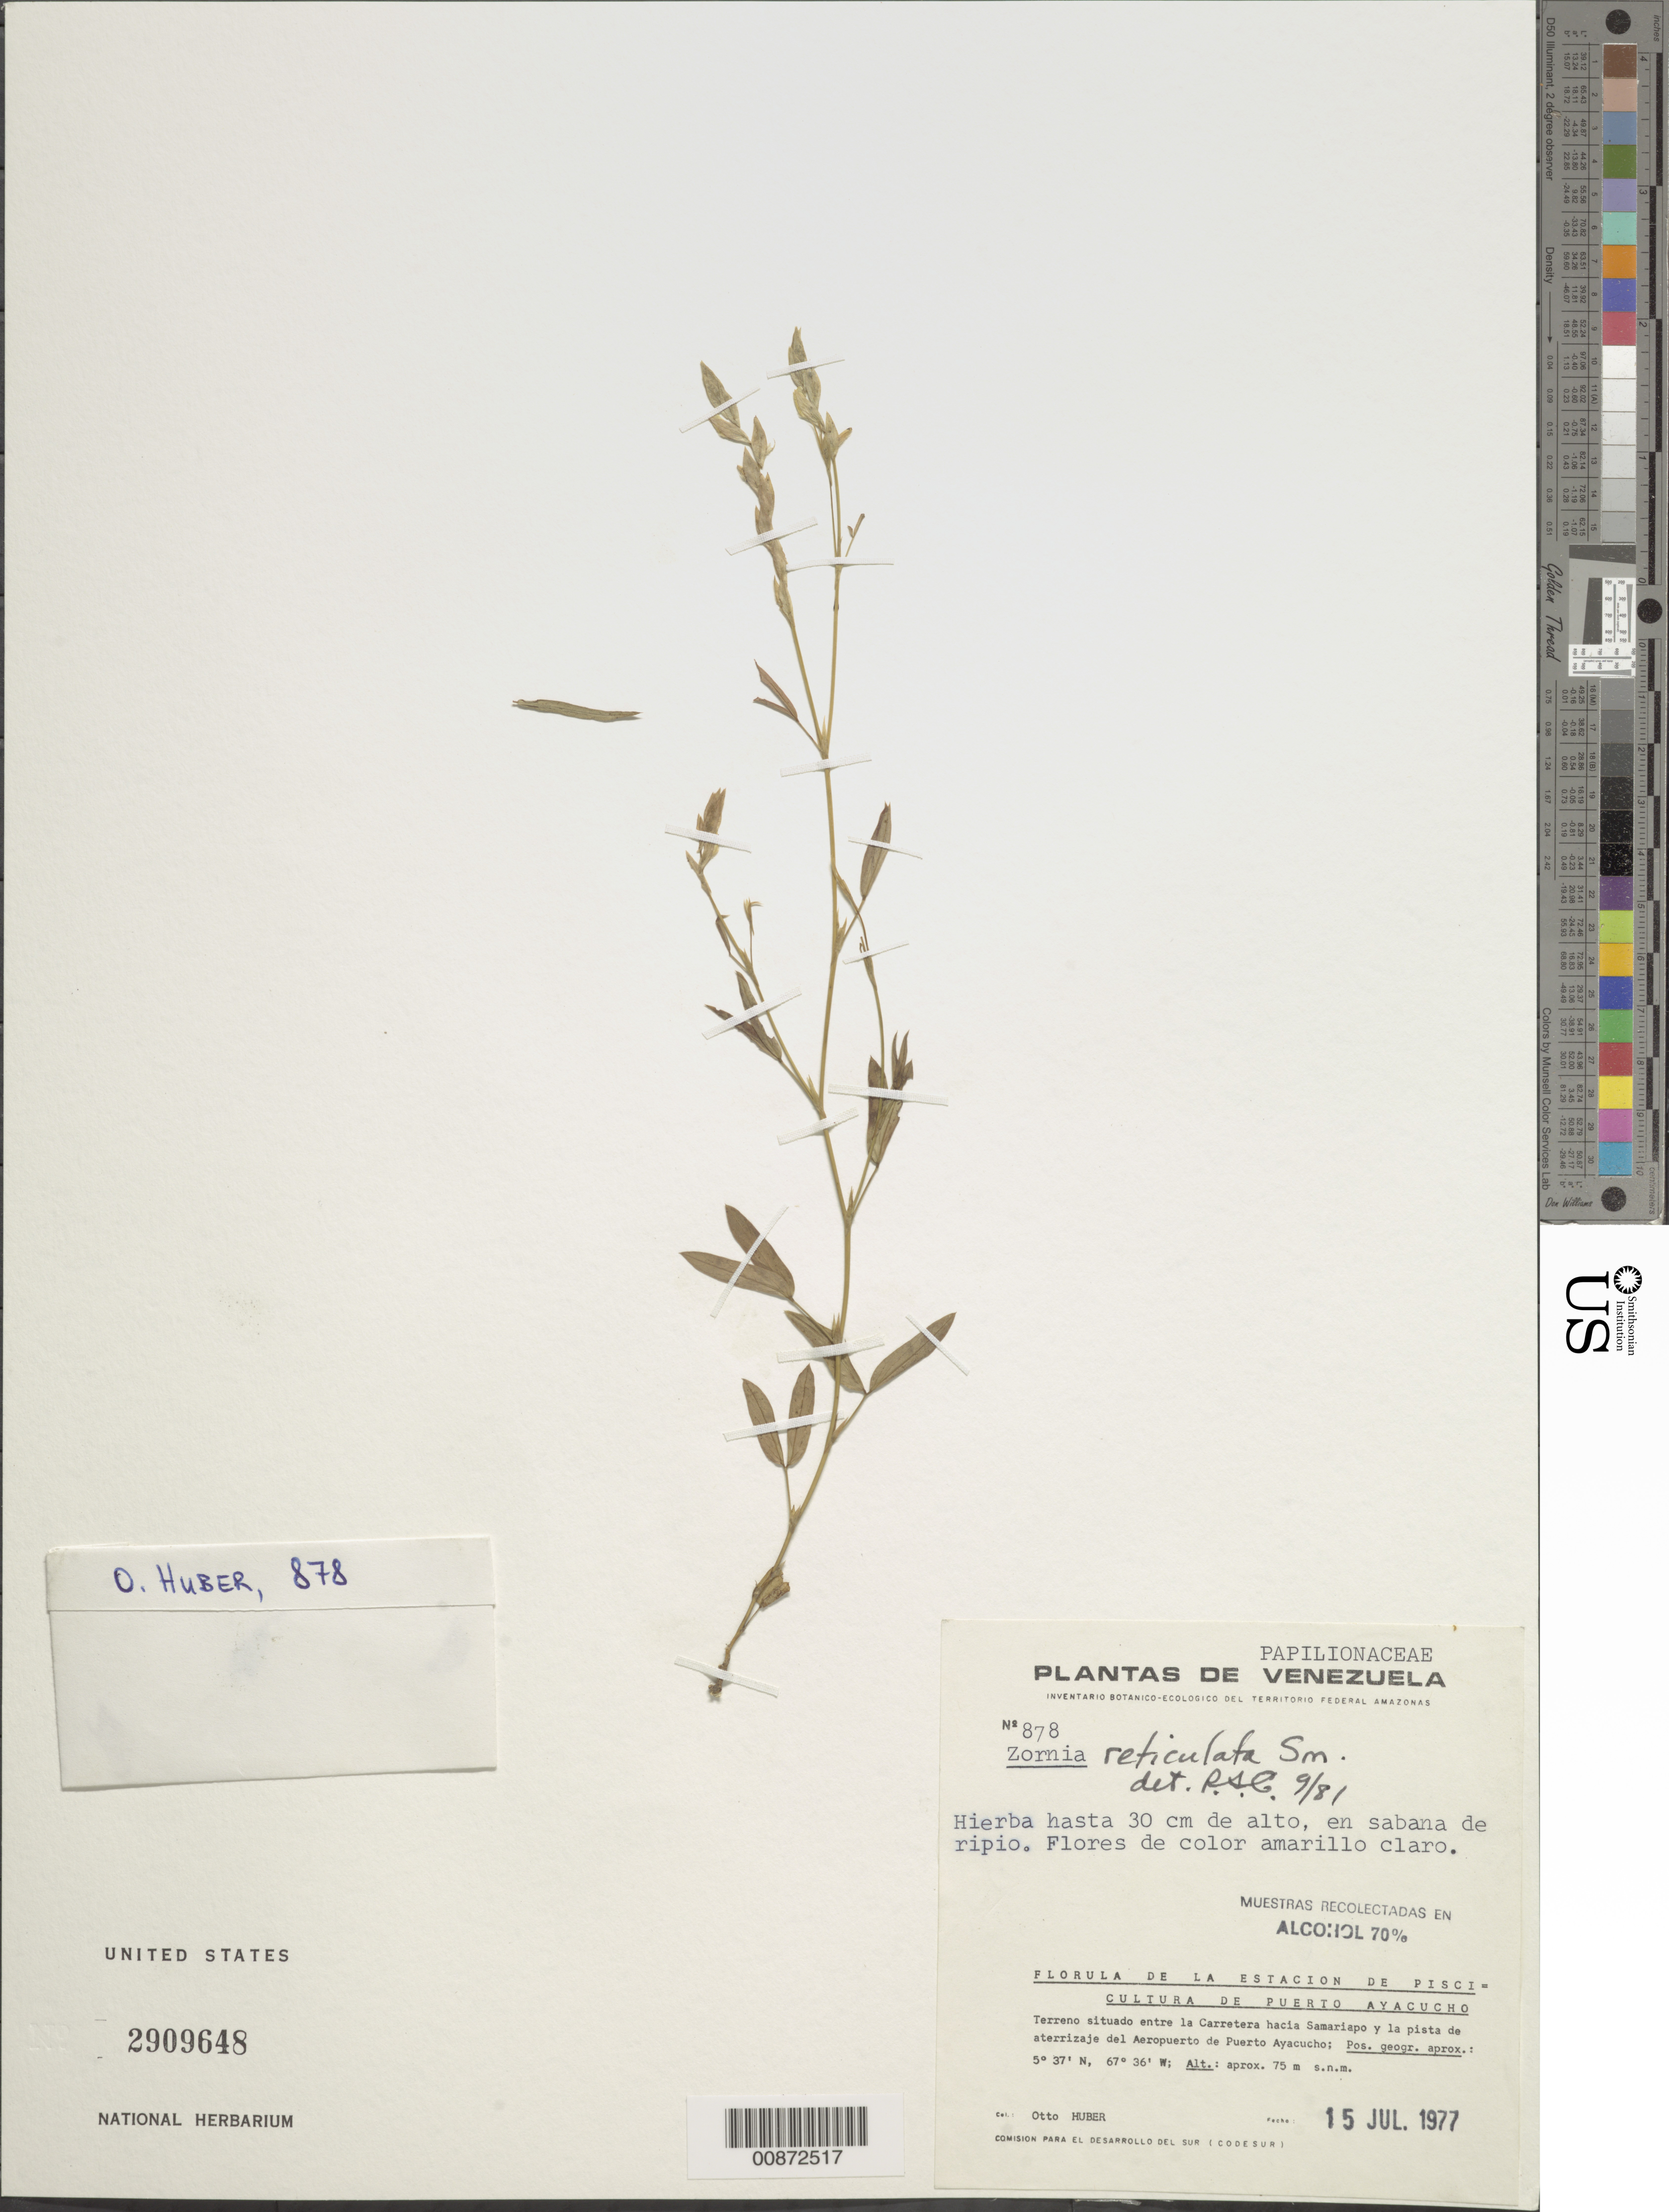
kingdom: Plantae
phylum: Tracheophyta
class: Magnoliopsida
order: Fabales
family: Fabaceae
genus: Zornia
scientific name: Zornia reticulata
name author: Sm.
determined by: Cowan, R. S.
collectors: O. Huber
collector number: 878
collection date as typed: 15-Jul-77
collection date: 1977-07-15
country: Venezuela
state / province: Amazonas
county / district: Atures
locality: Puerto Ayacucho, carretera hacia Samariapo y la pista de aterrizaje del Aeropuerto de Puerto Ayacucho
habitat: Sabana de ripio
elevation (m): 75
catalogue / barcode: US 2909648